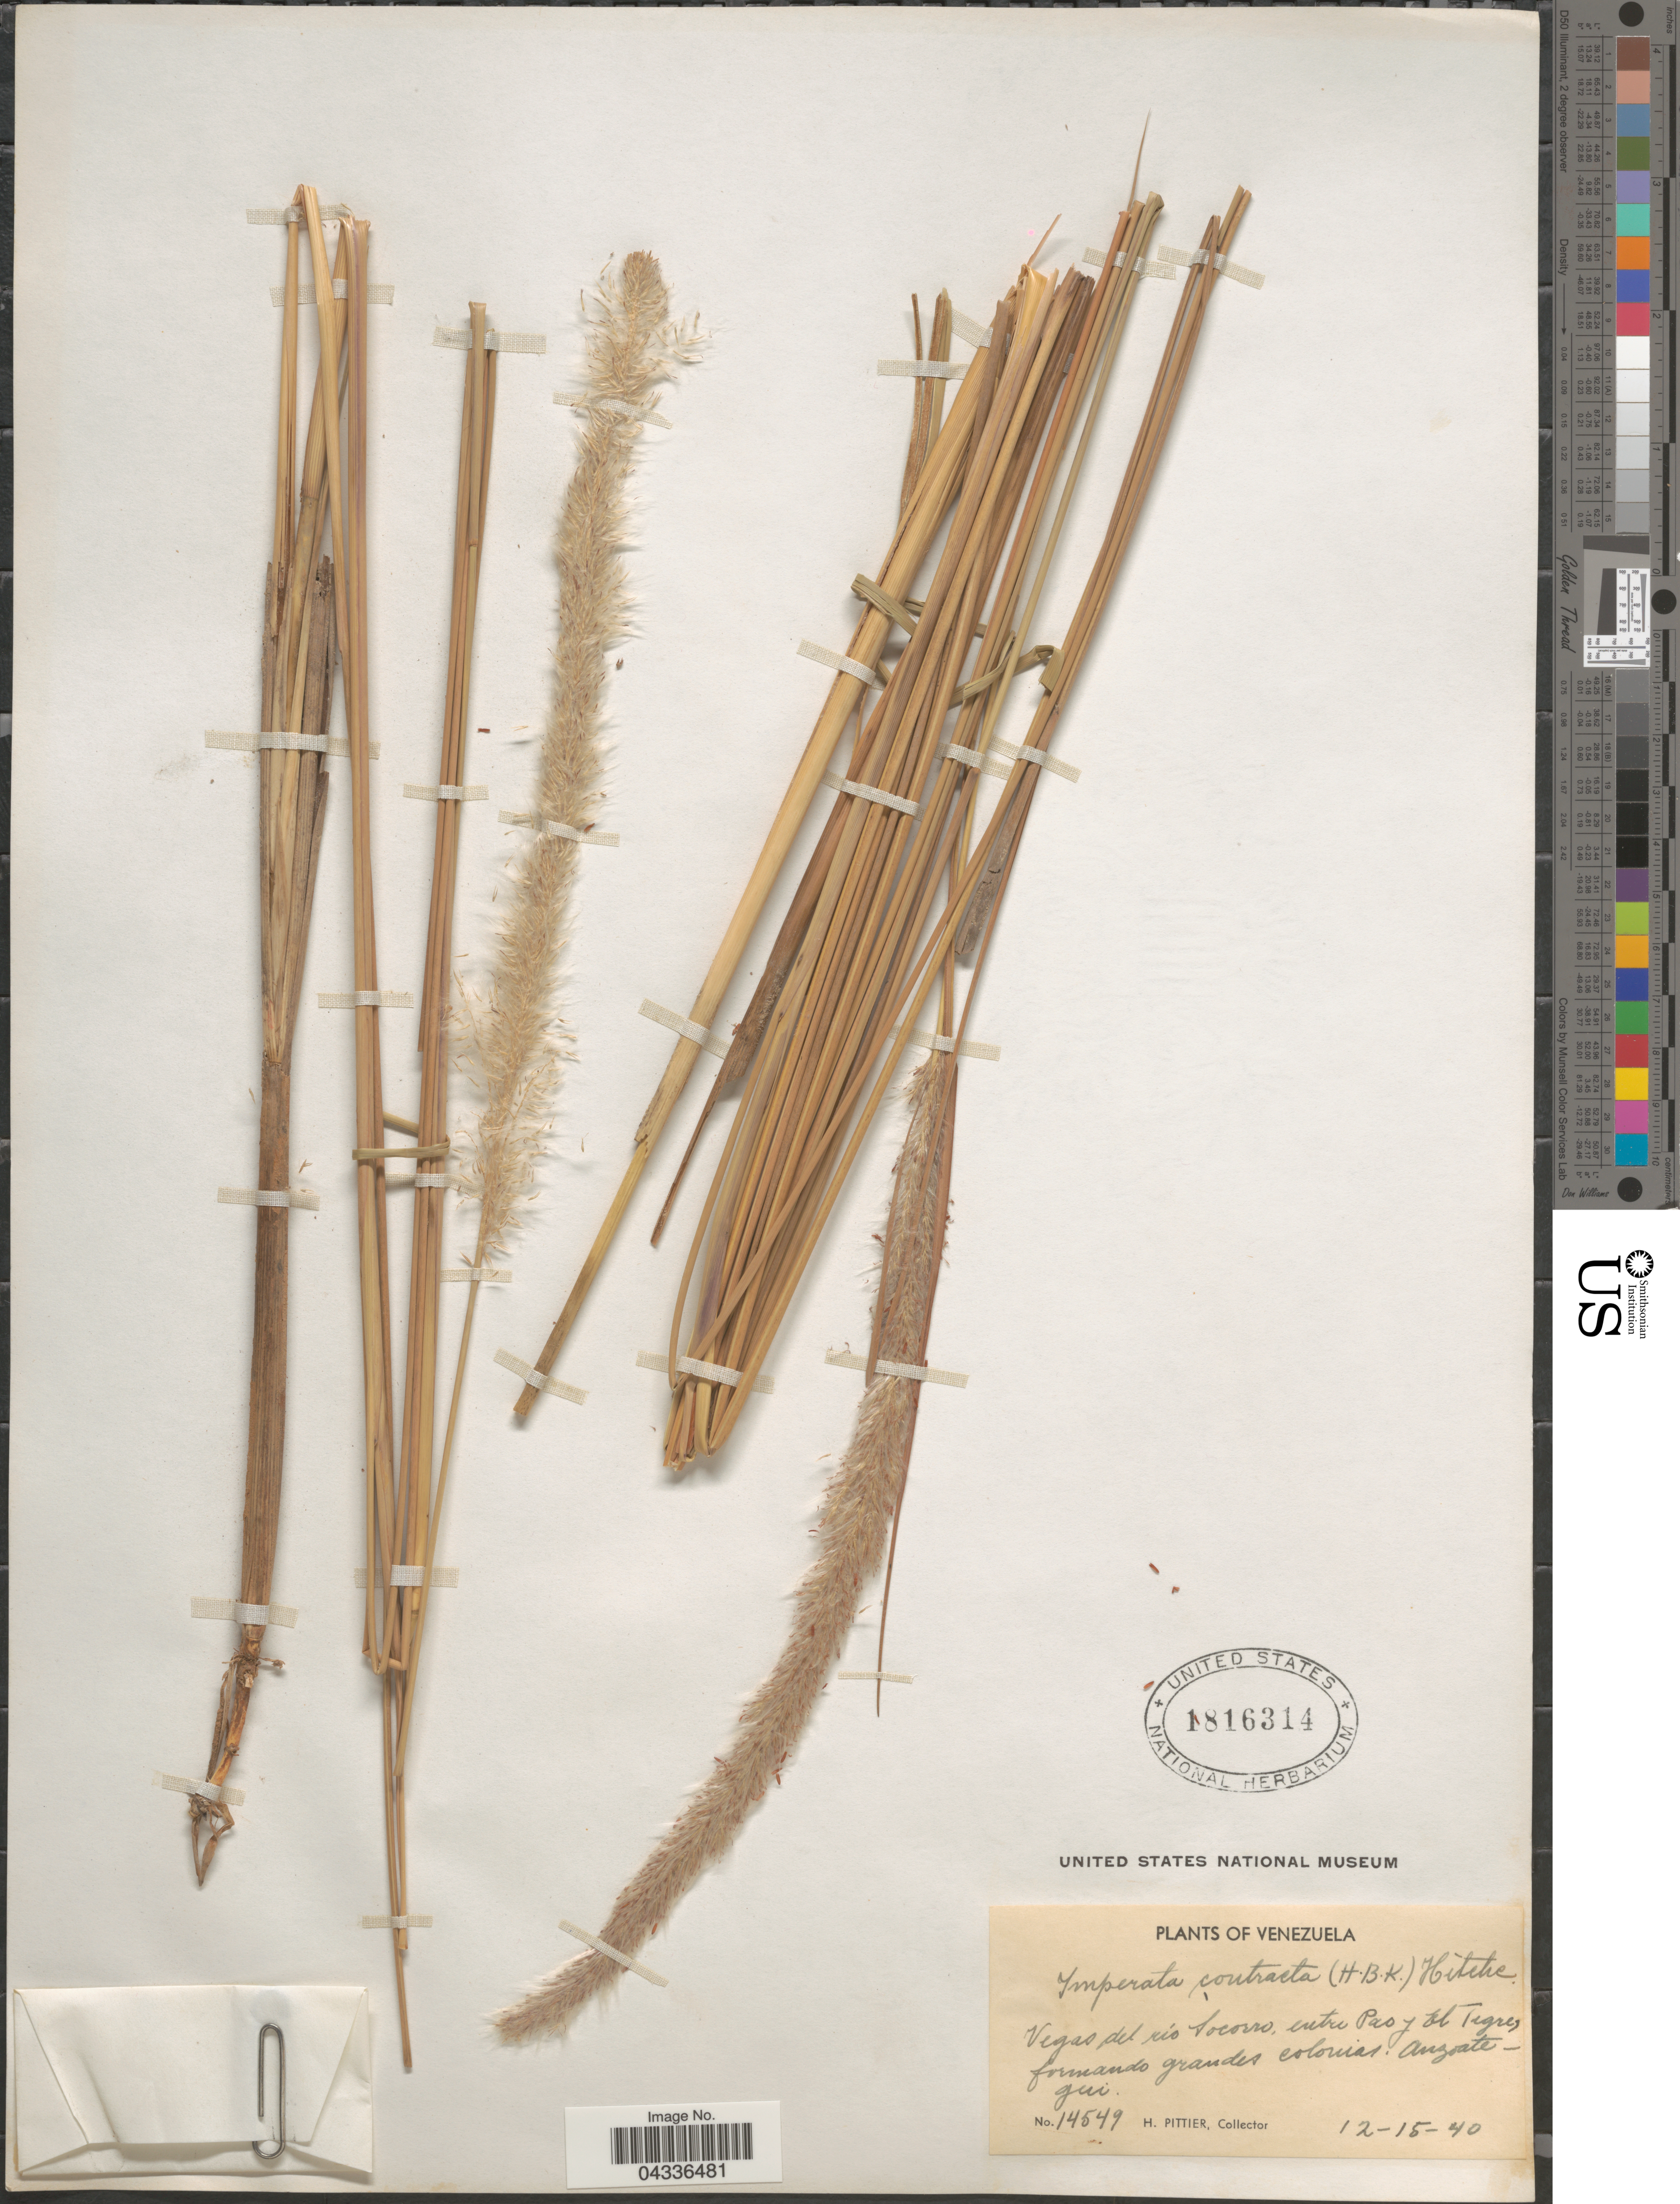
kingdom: Plantae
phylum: Tracheophyta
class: Liliopsida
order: Poales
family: Poaceae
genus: Imperata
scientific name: Imperata contracta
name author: (Kunth) Hitchc.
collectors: H. F. Pittier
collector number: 14549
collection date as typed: Transcribed d/m/y: 15/12/40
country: Venezuela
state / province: Anzoategui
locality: Vegas del río Socoro, entre Pas y El Tigre, formando grandes colonias.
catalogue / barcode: US 1816314